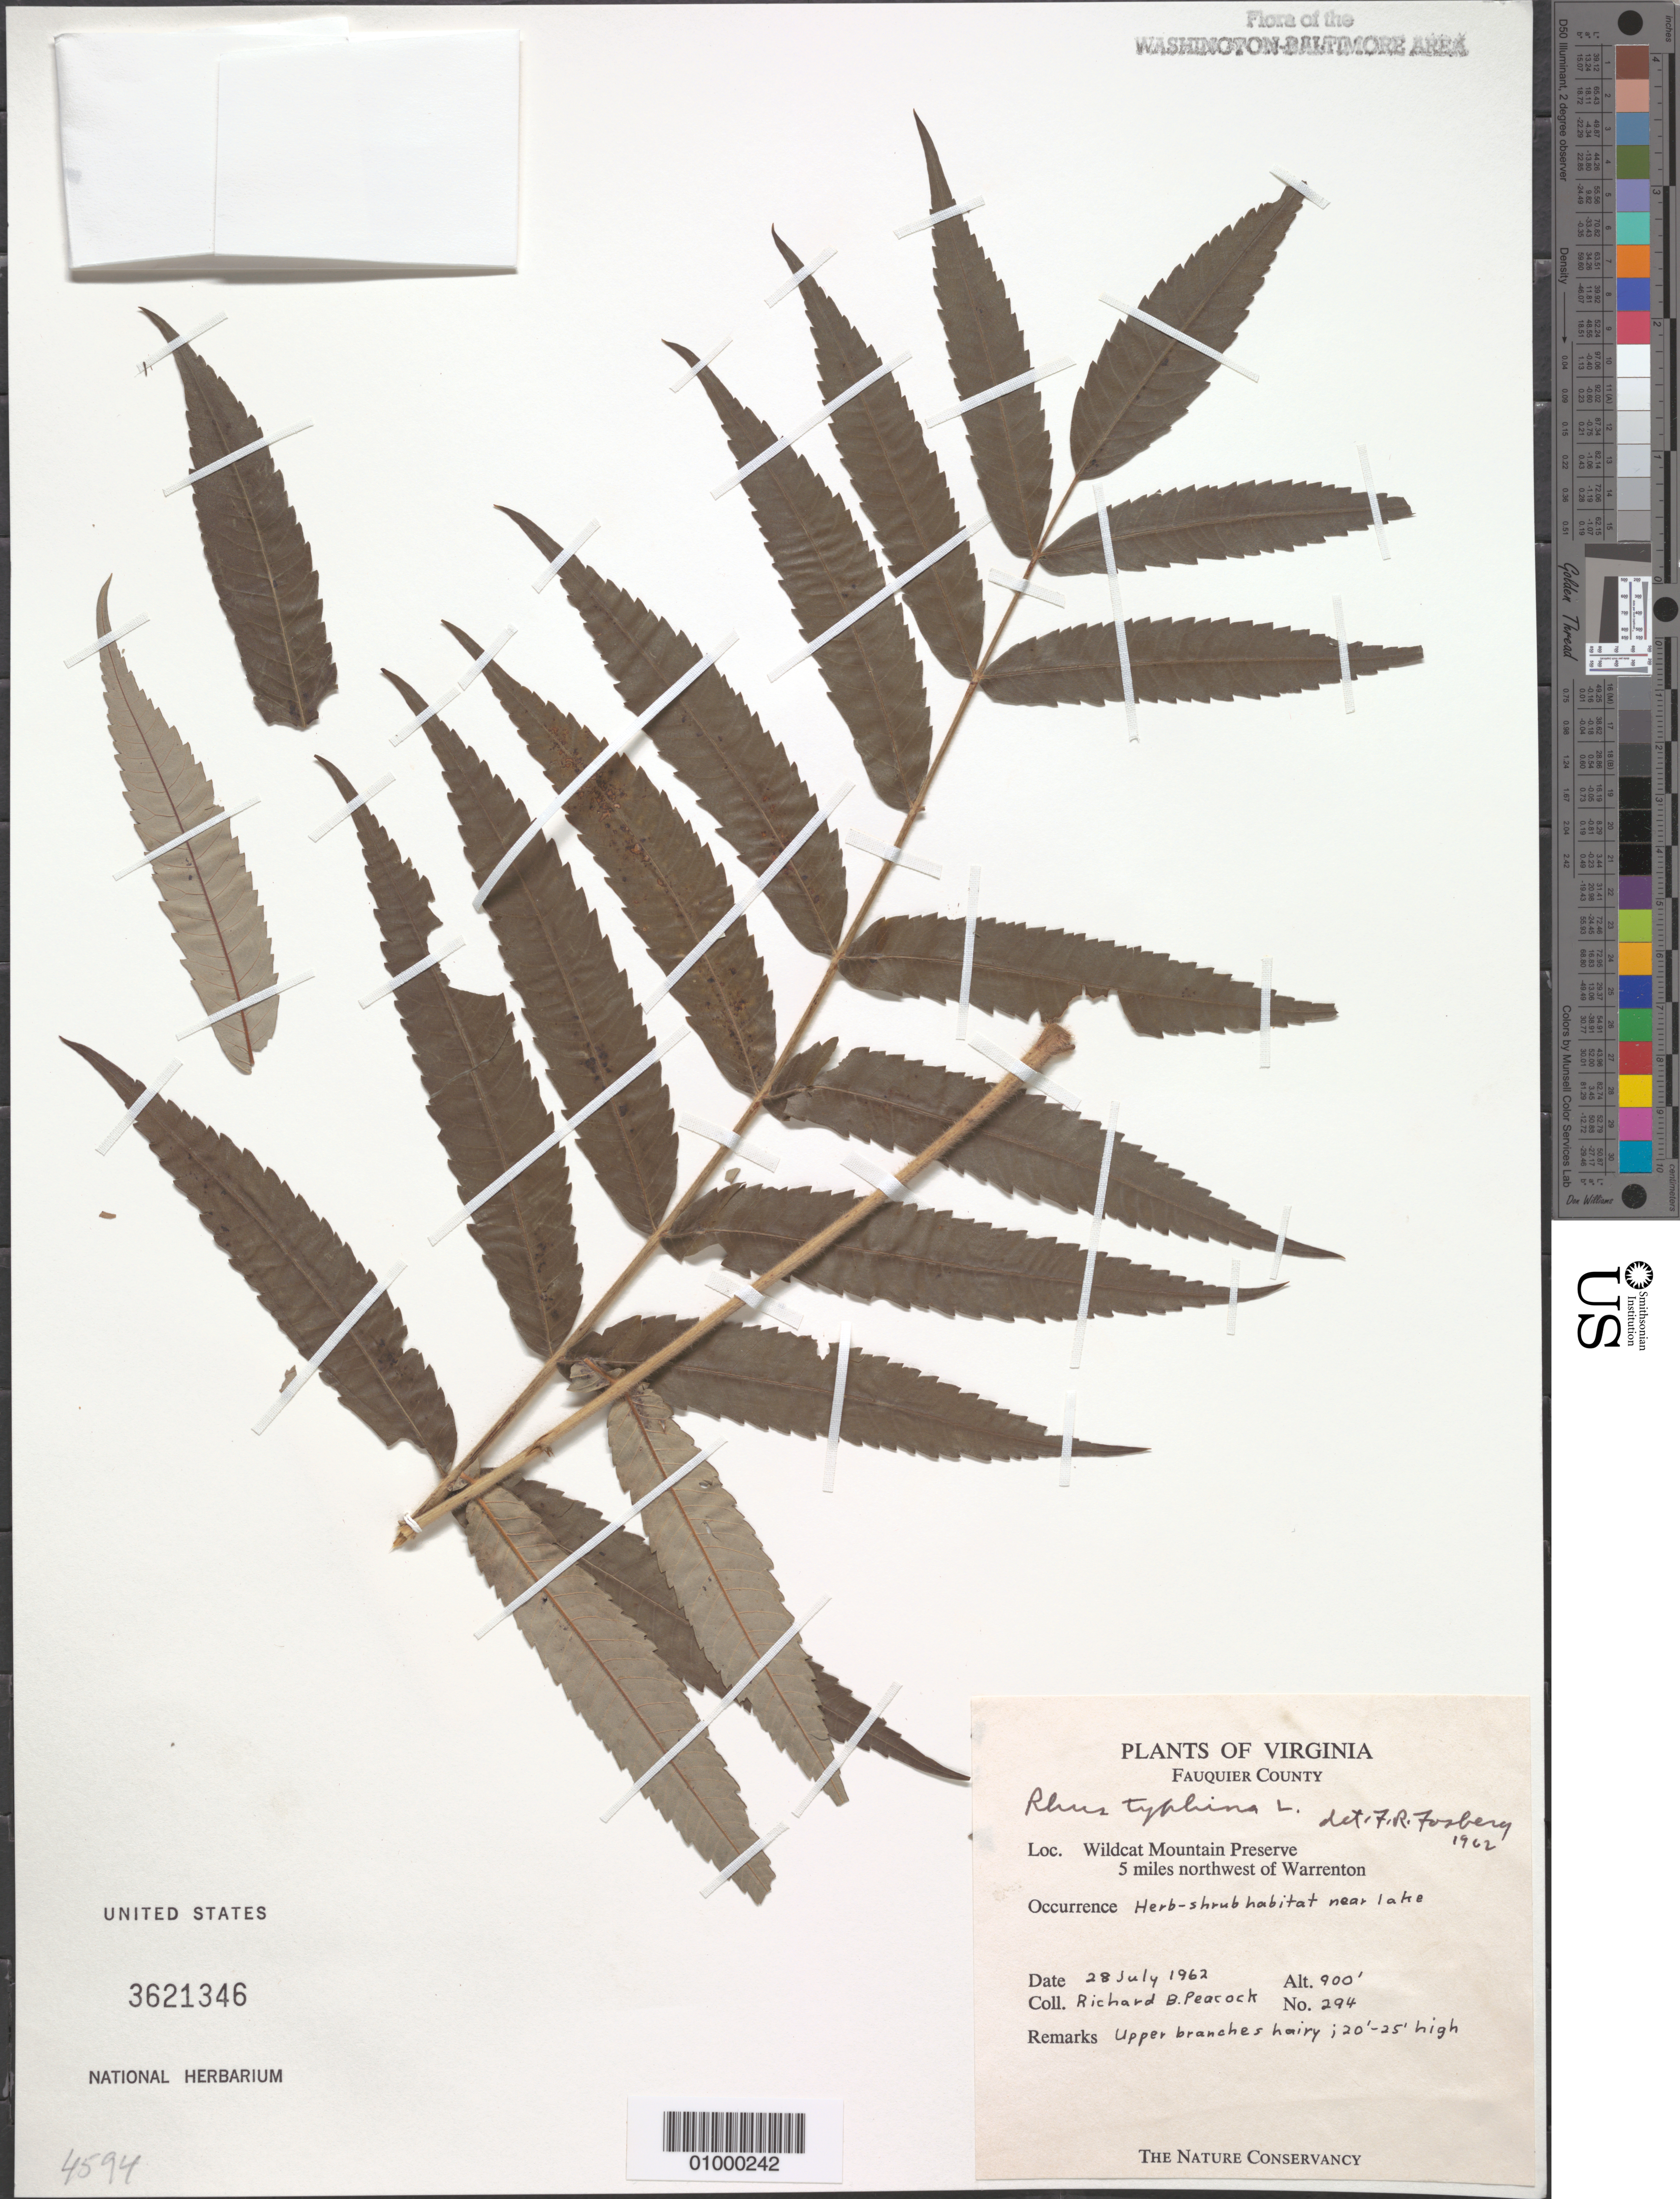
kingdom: Plantae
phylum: Tracheophyta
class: Magnoliopsida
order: Sapindales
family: Anacardiaceae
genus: Rhus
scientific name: Rhus typhina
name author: L.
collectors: R. Peacock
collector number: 294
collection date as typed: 28 Jul 1962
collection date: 1962-07-28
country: United States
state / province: Virginia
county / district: Fauquier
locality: Wildcat Mountain Preserve, 5 miles northwest of Warrenton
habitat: herb-shrub habitat near lake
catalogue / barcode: US 3621346